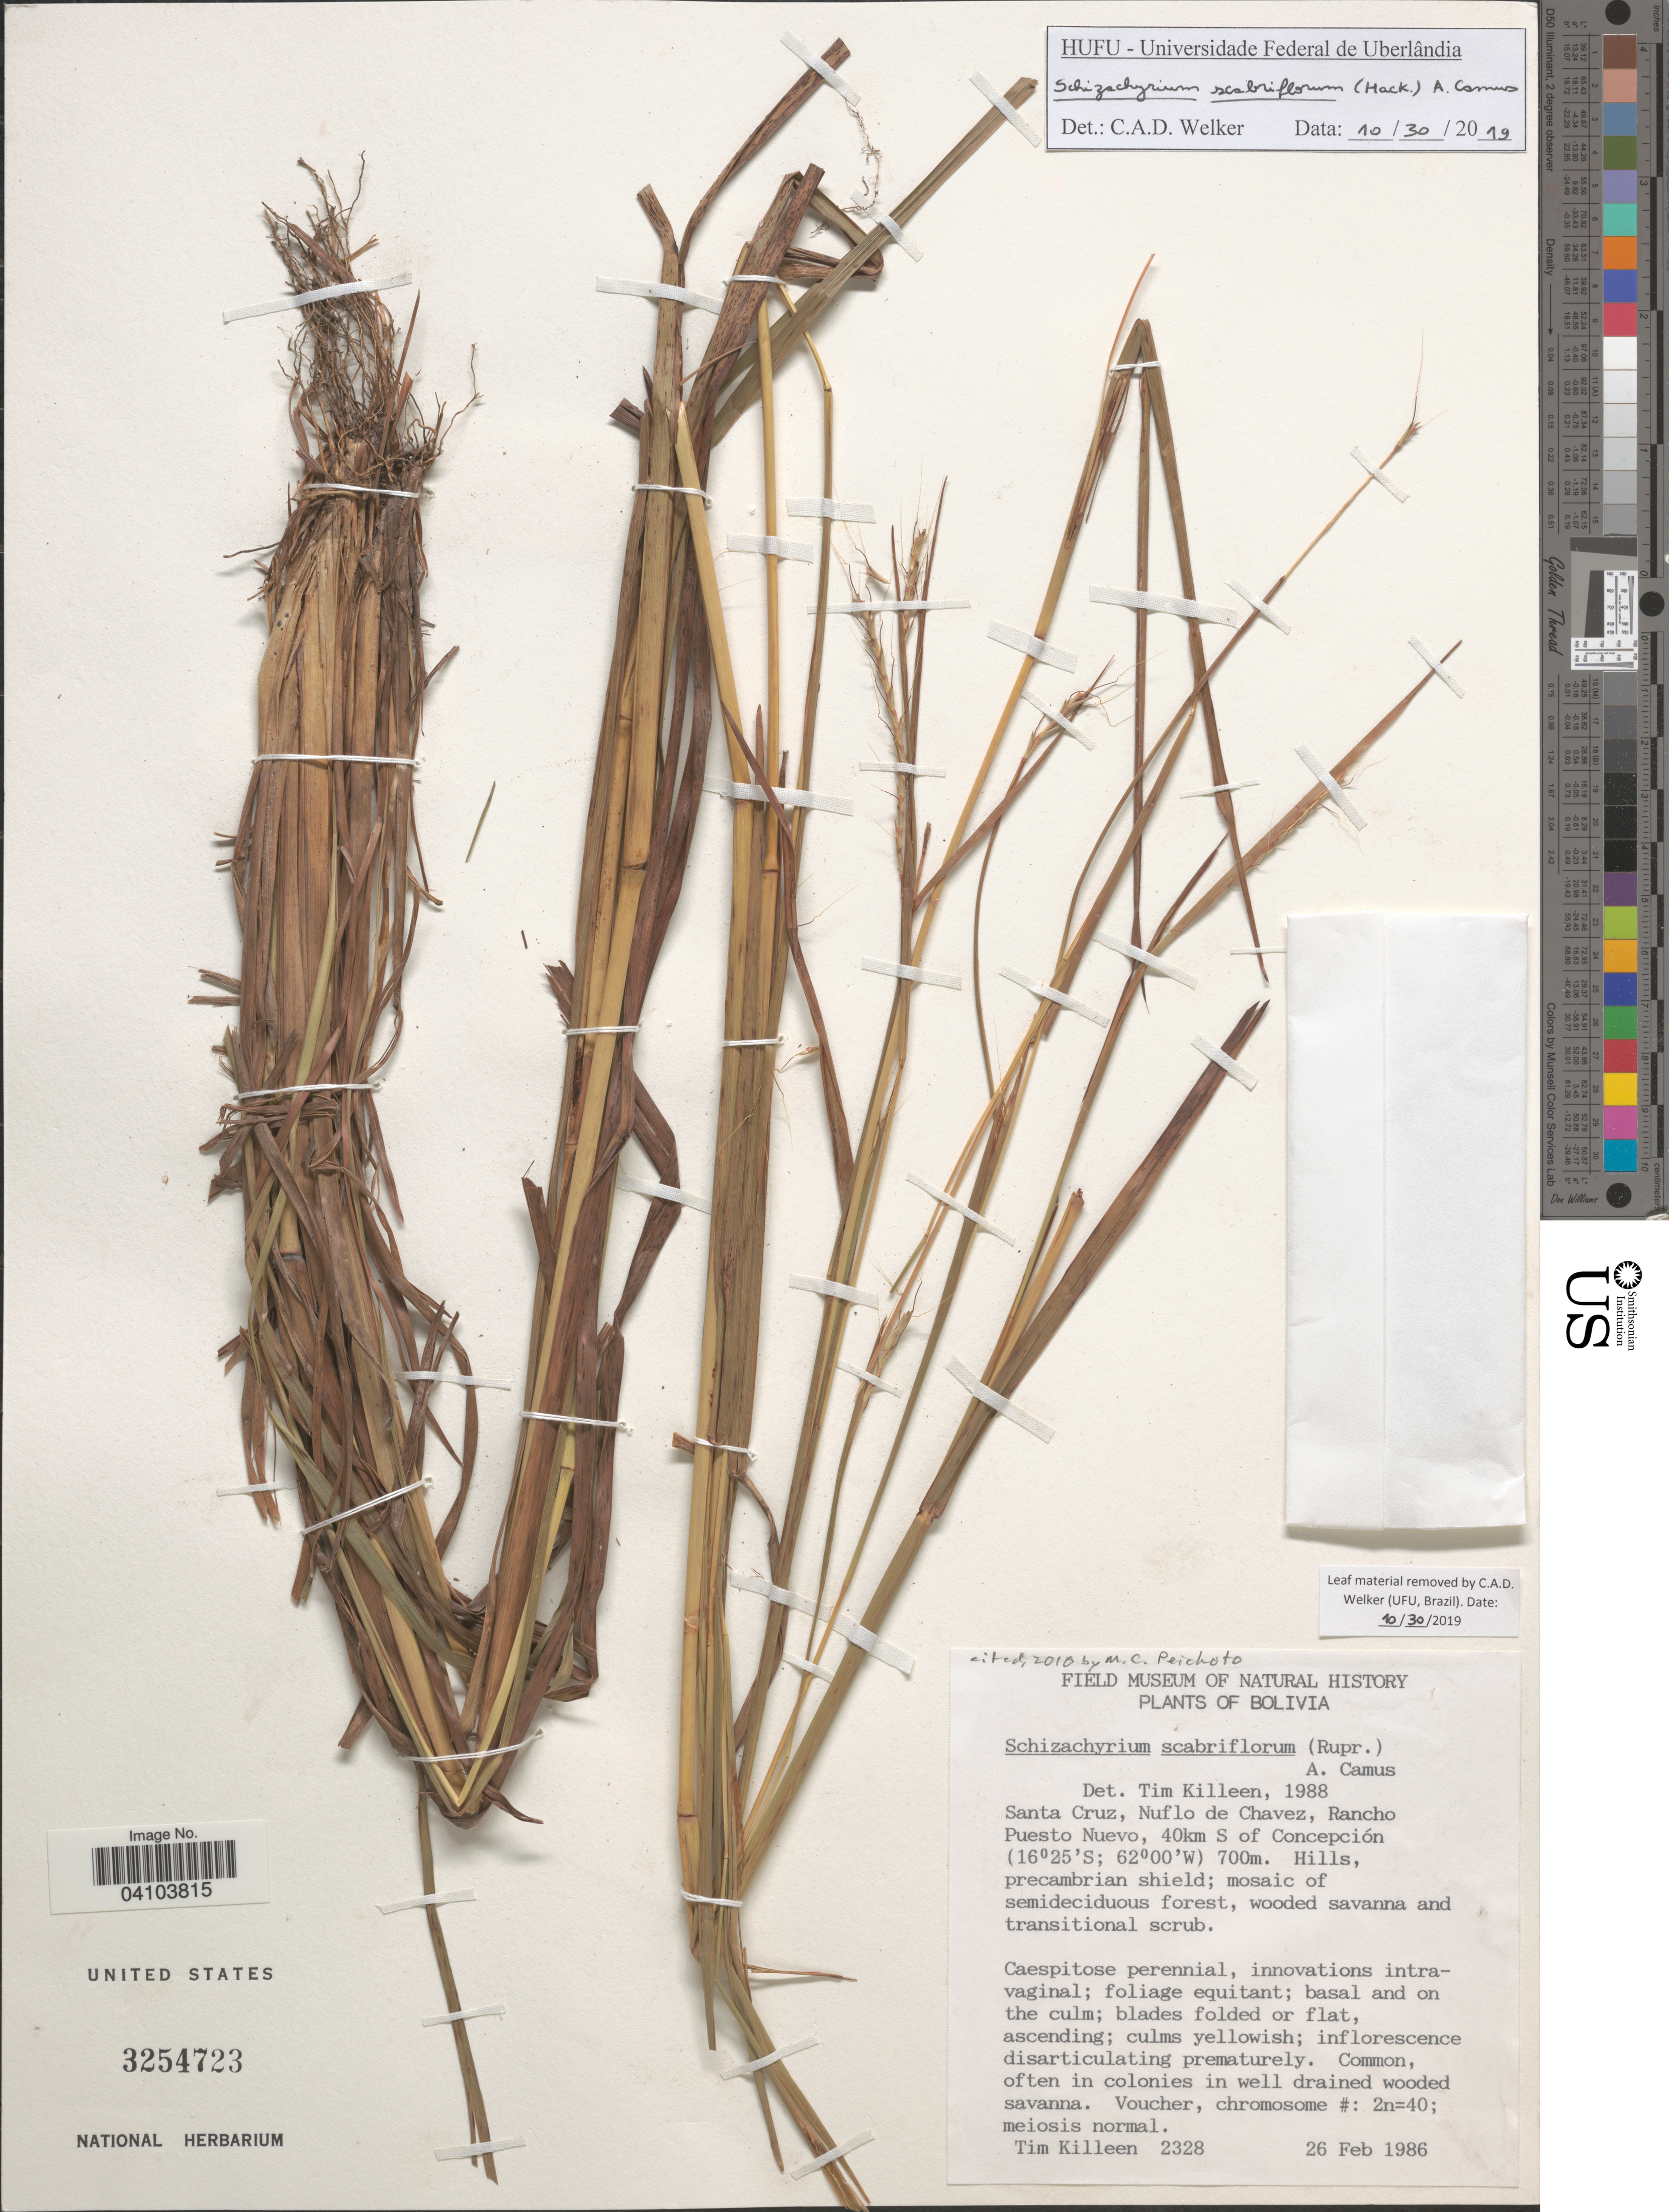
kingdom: Plantae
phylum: Tracheophyta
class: Liliopsida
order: Poales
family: Poaceae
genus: Schizachyrium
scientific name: Schizachyrium scabriflorum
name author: (Rupr. ex Hack.) A. Camus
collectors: T. J. Killeen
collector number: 2328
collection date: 1986-02-26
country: Bolivia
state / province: Santa Cruz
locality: Nuflo de Chavez, Rancho Puesto Nuevo, 40km S of Concepción.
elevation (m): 700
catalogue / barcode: US 3254723